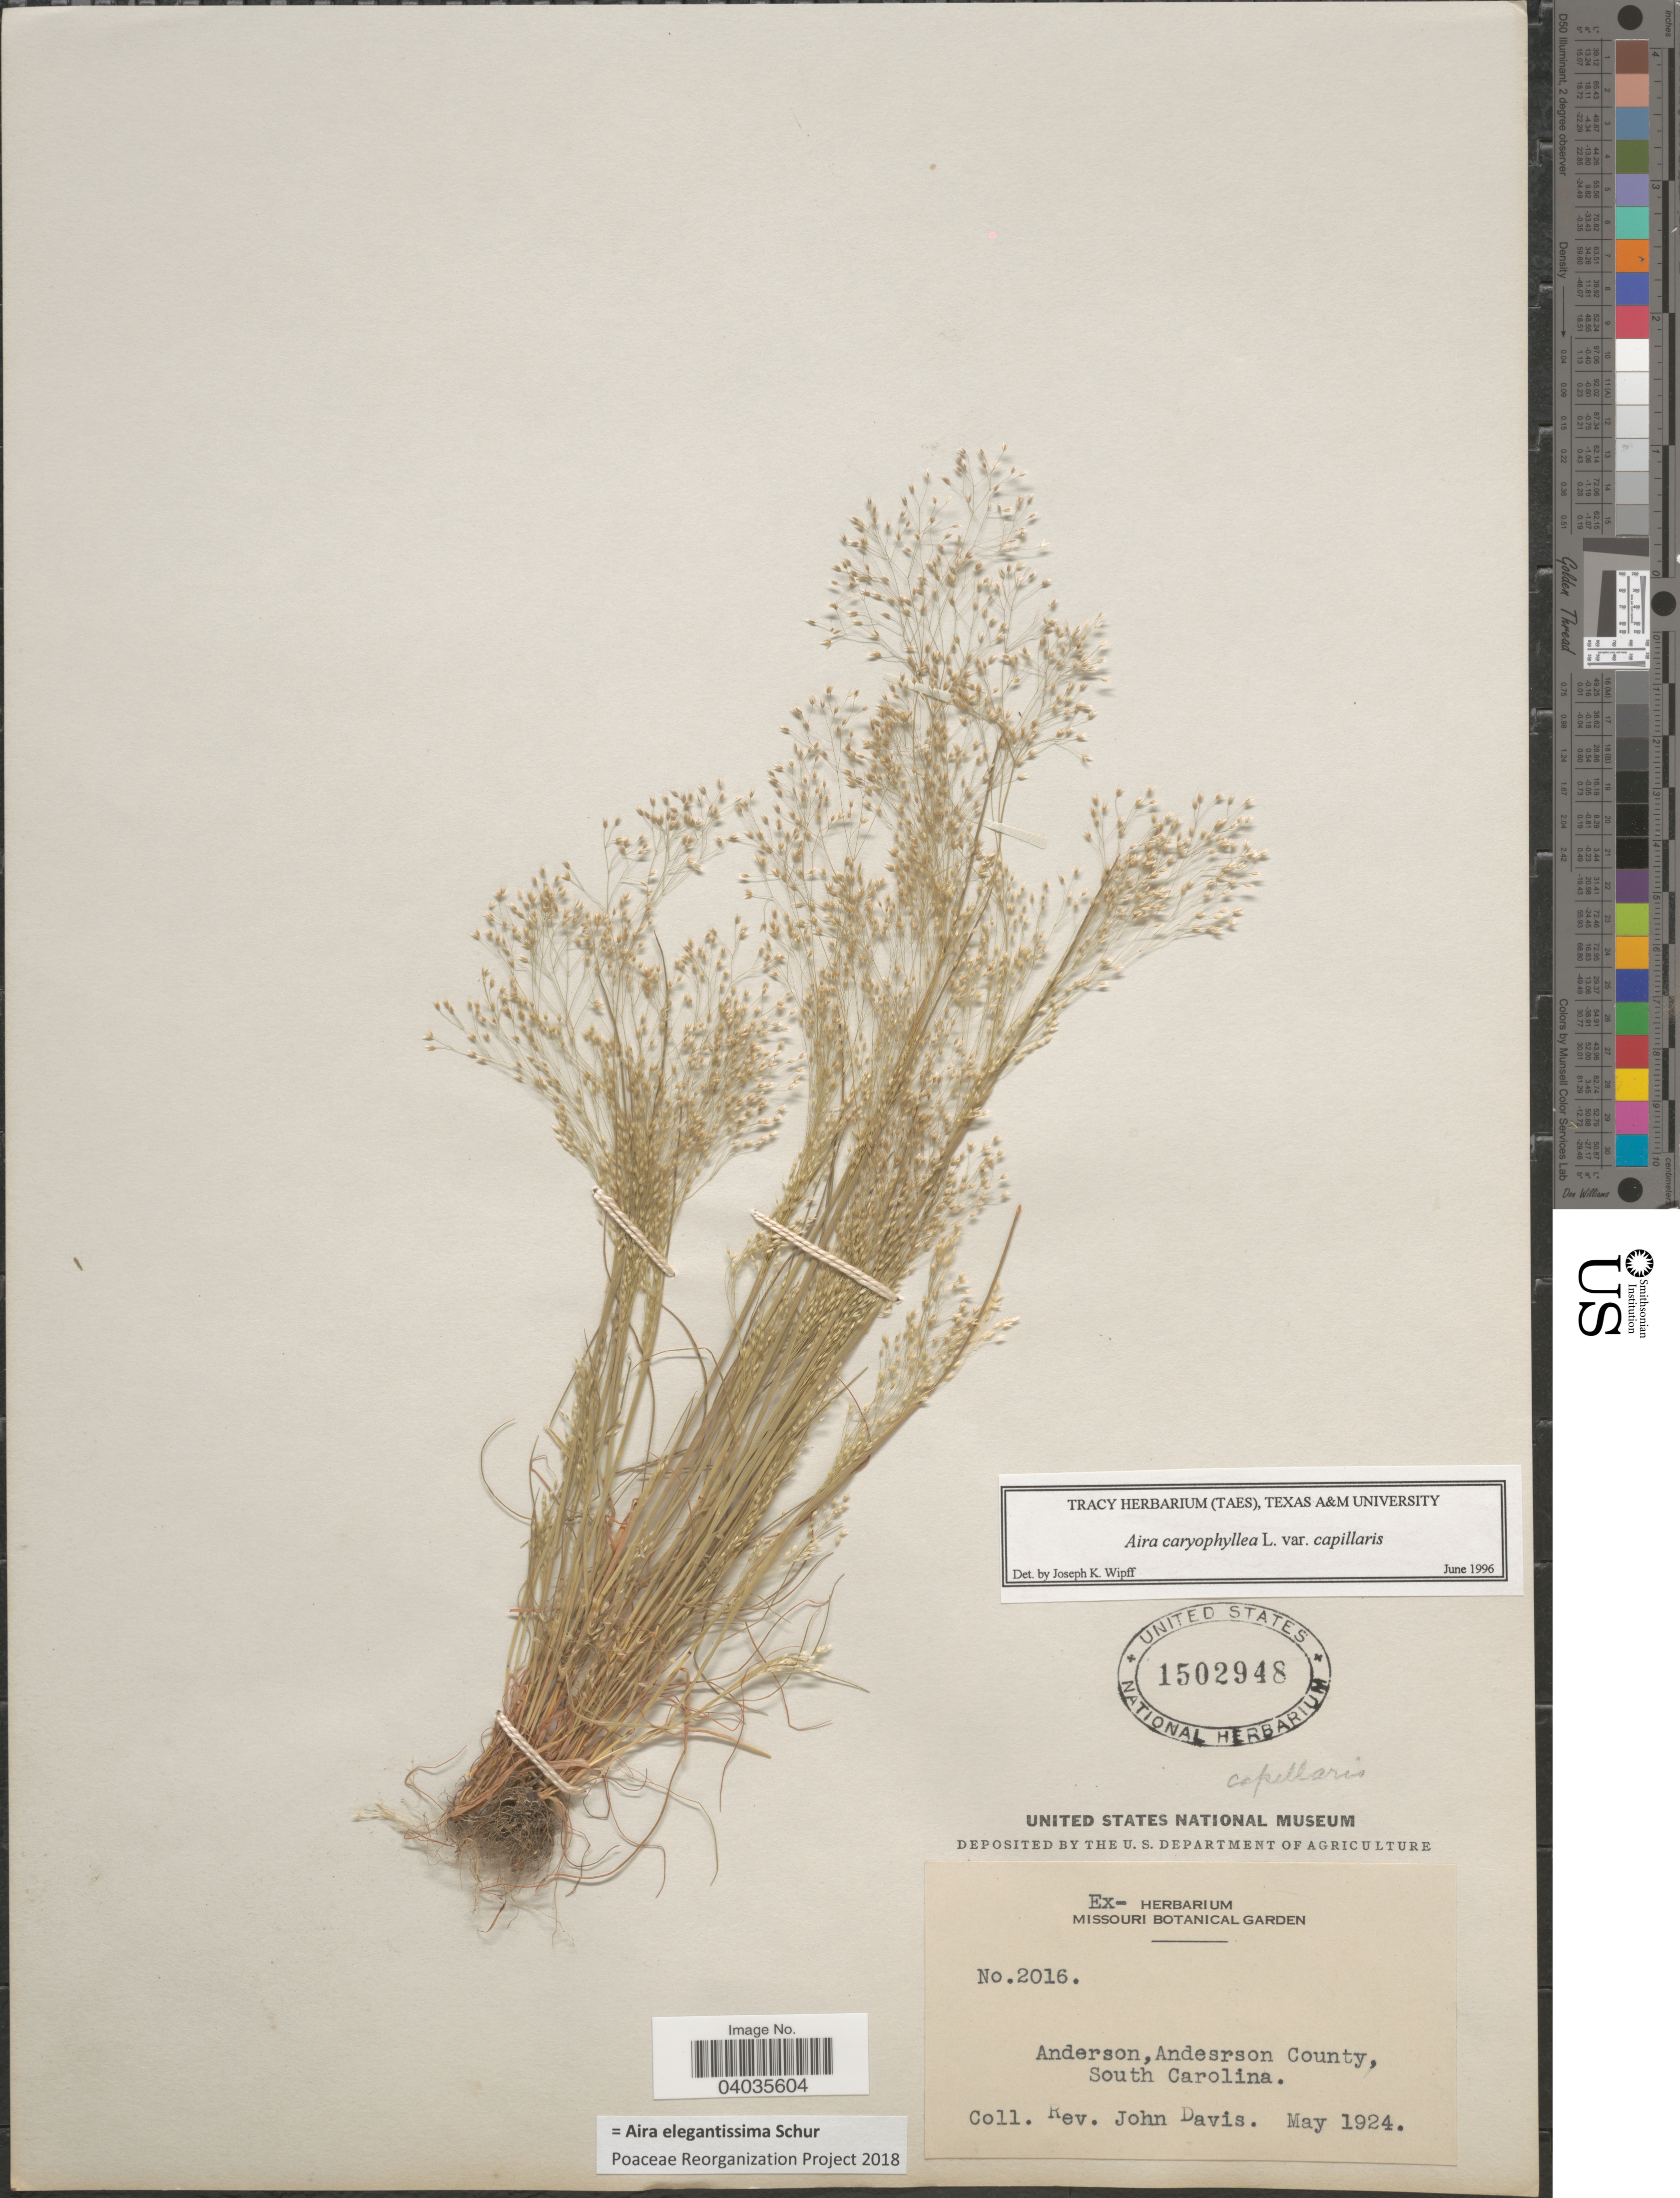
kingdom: Plantae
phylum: Tracheophyta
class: Liliopsida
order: Poales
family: Poaceae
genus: Aira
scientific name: Aira elegantissima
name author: Schur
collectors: J. Davis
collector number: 2016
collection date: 1924-05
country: United States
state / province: South Carolina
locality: Anderson,Anderson County.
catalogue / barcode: US 1502948